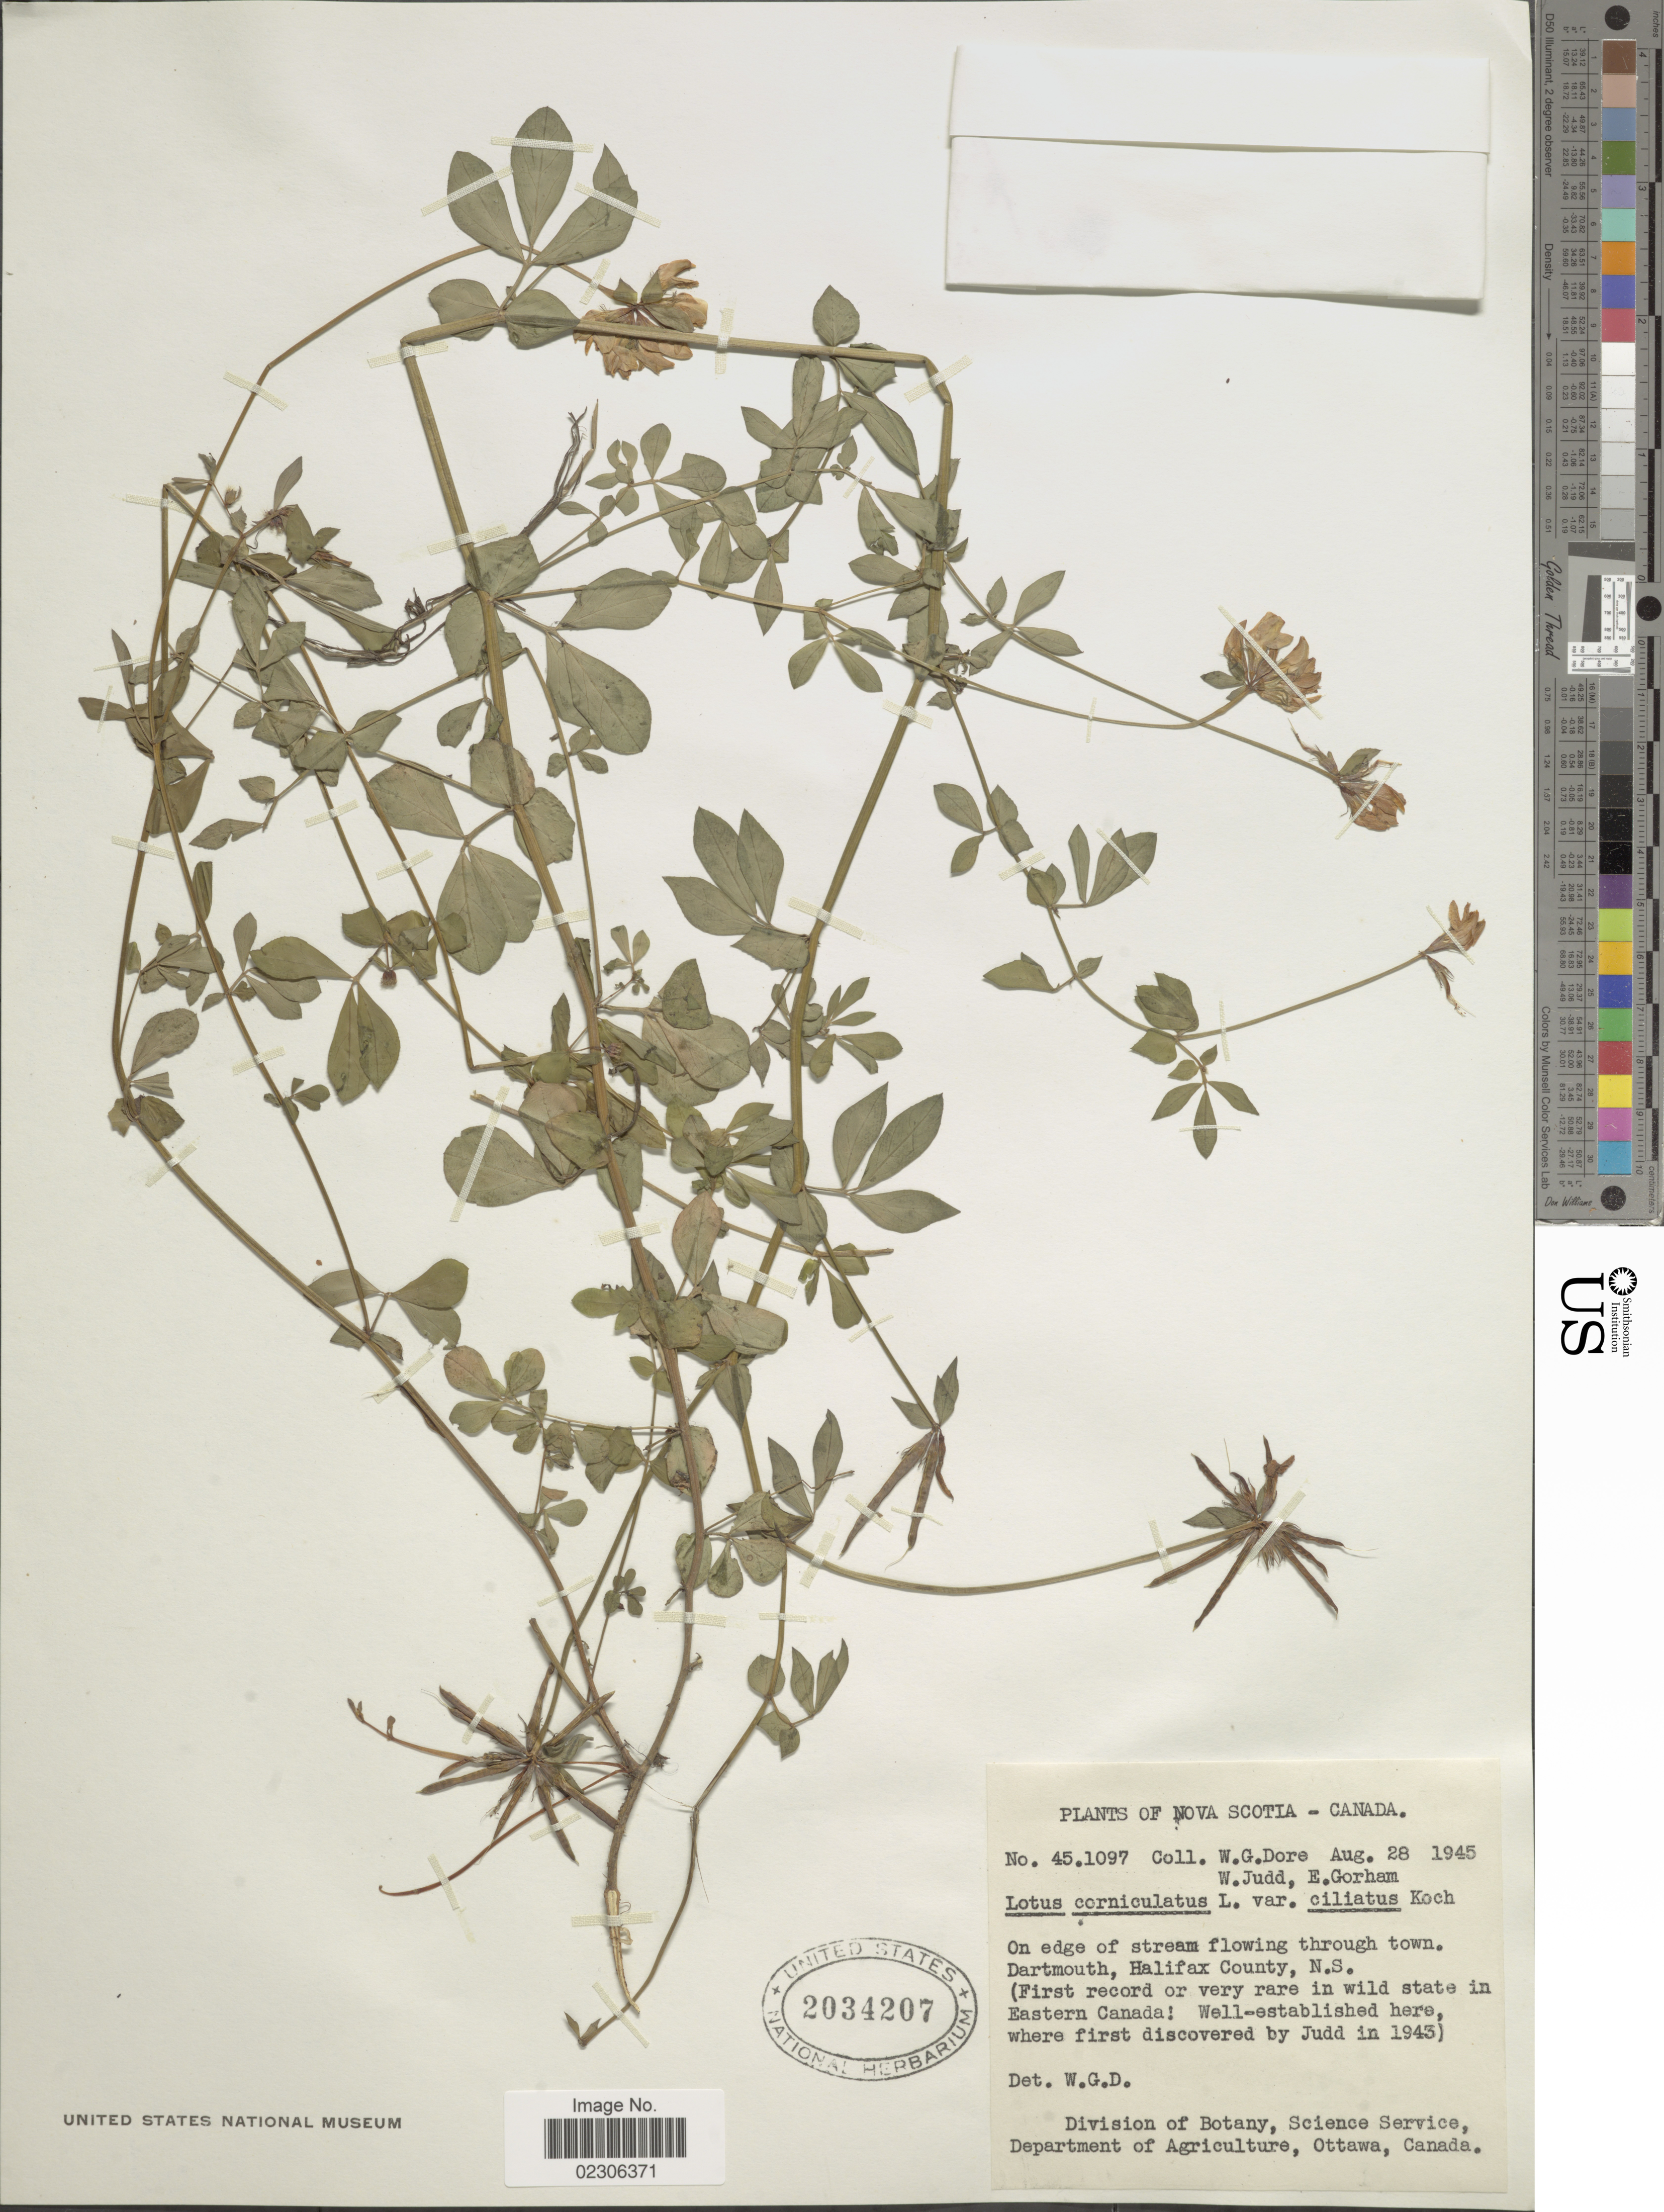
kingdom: Plantae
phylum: Tracheophyta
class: Magnoliopsida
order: Fabales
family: Fabaceae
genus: Lotus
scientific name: Lotus corniculatus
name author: L.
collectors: W. Dore, W. Judd & E. Gorham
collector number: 451097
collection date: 1945-08-28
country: Canada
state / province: Nova Scotia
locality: Nova Scotia, Canada, Dartmouth, Halifax County, N. S.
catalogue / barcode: US 2034207